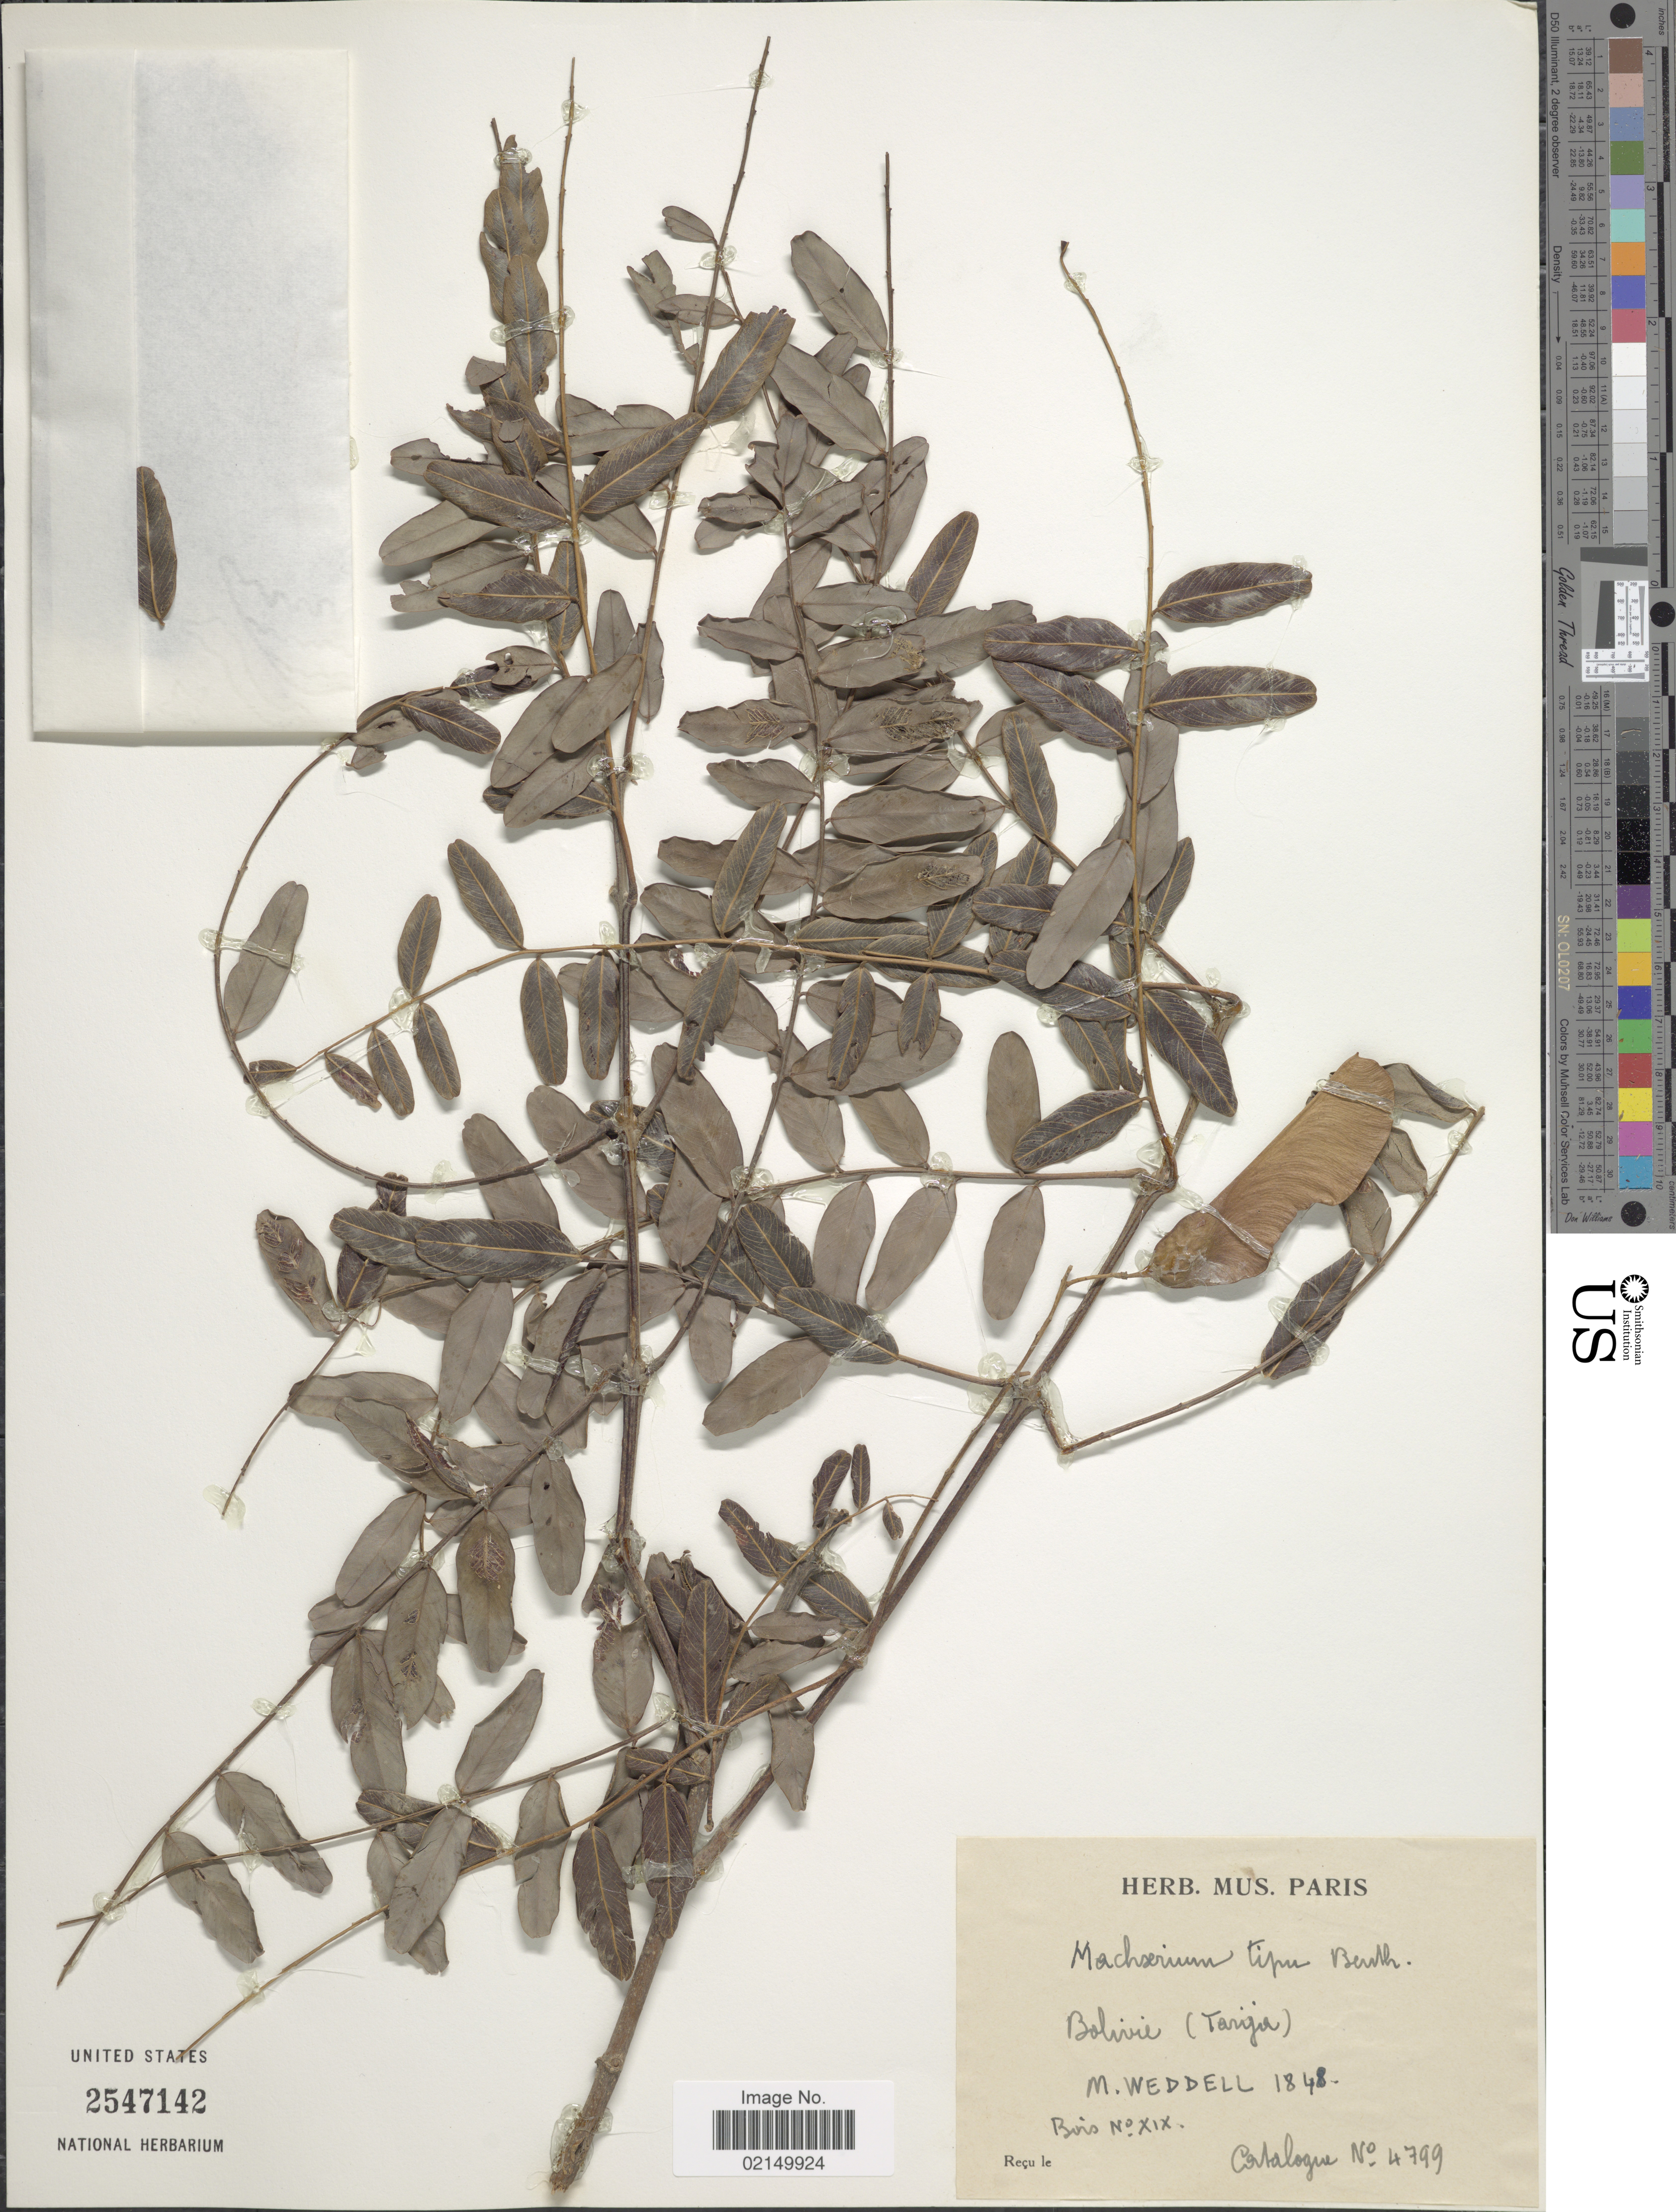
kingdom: Plantae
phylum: Tracheophyta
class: Magnoliopsida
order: Fabales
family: Fabaceae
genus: Vatairea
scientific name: Vatairea guianensis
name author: Aubl.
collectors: M. Weddel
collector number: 19*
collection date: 1848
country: Bolivia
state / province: Tarija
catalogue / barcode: US 2547142